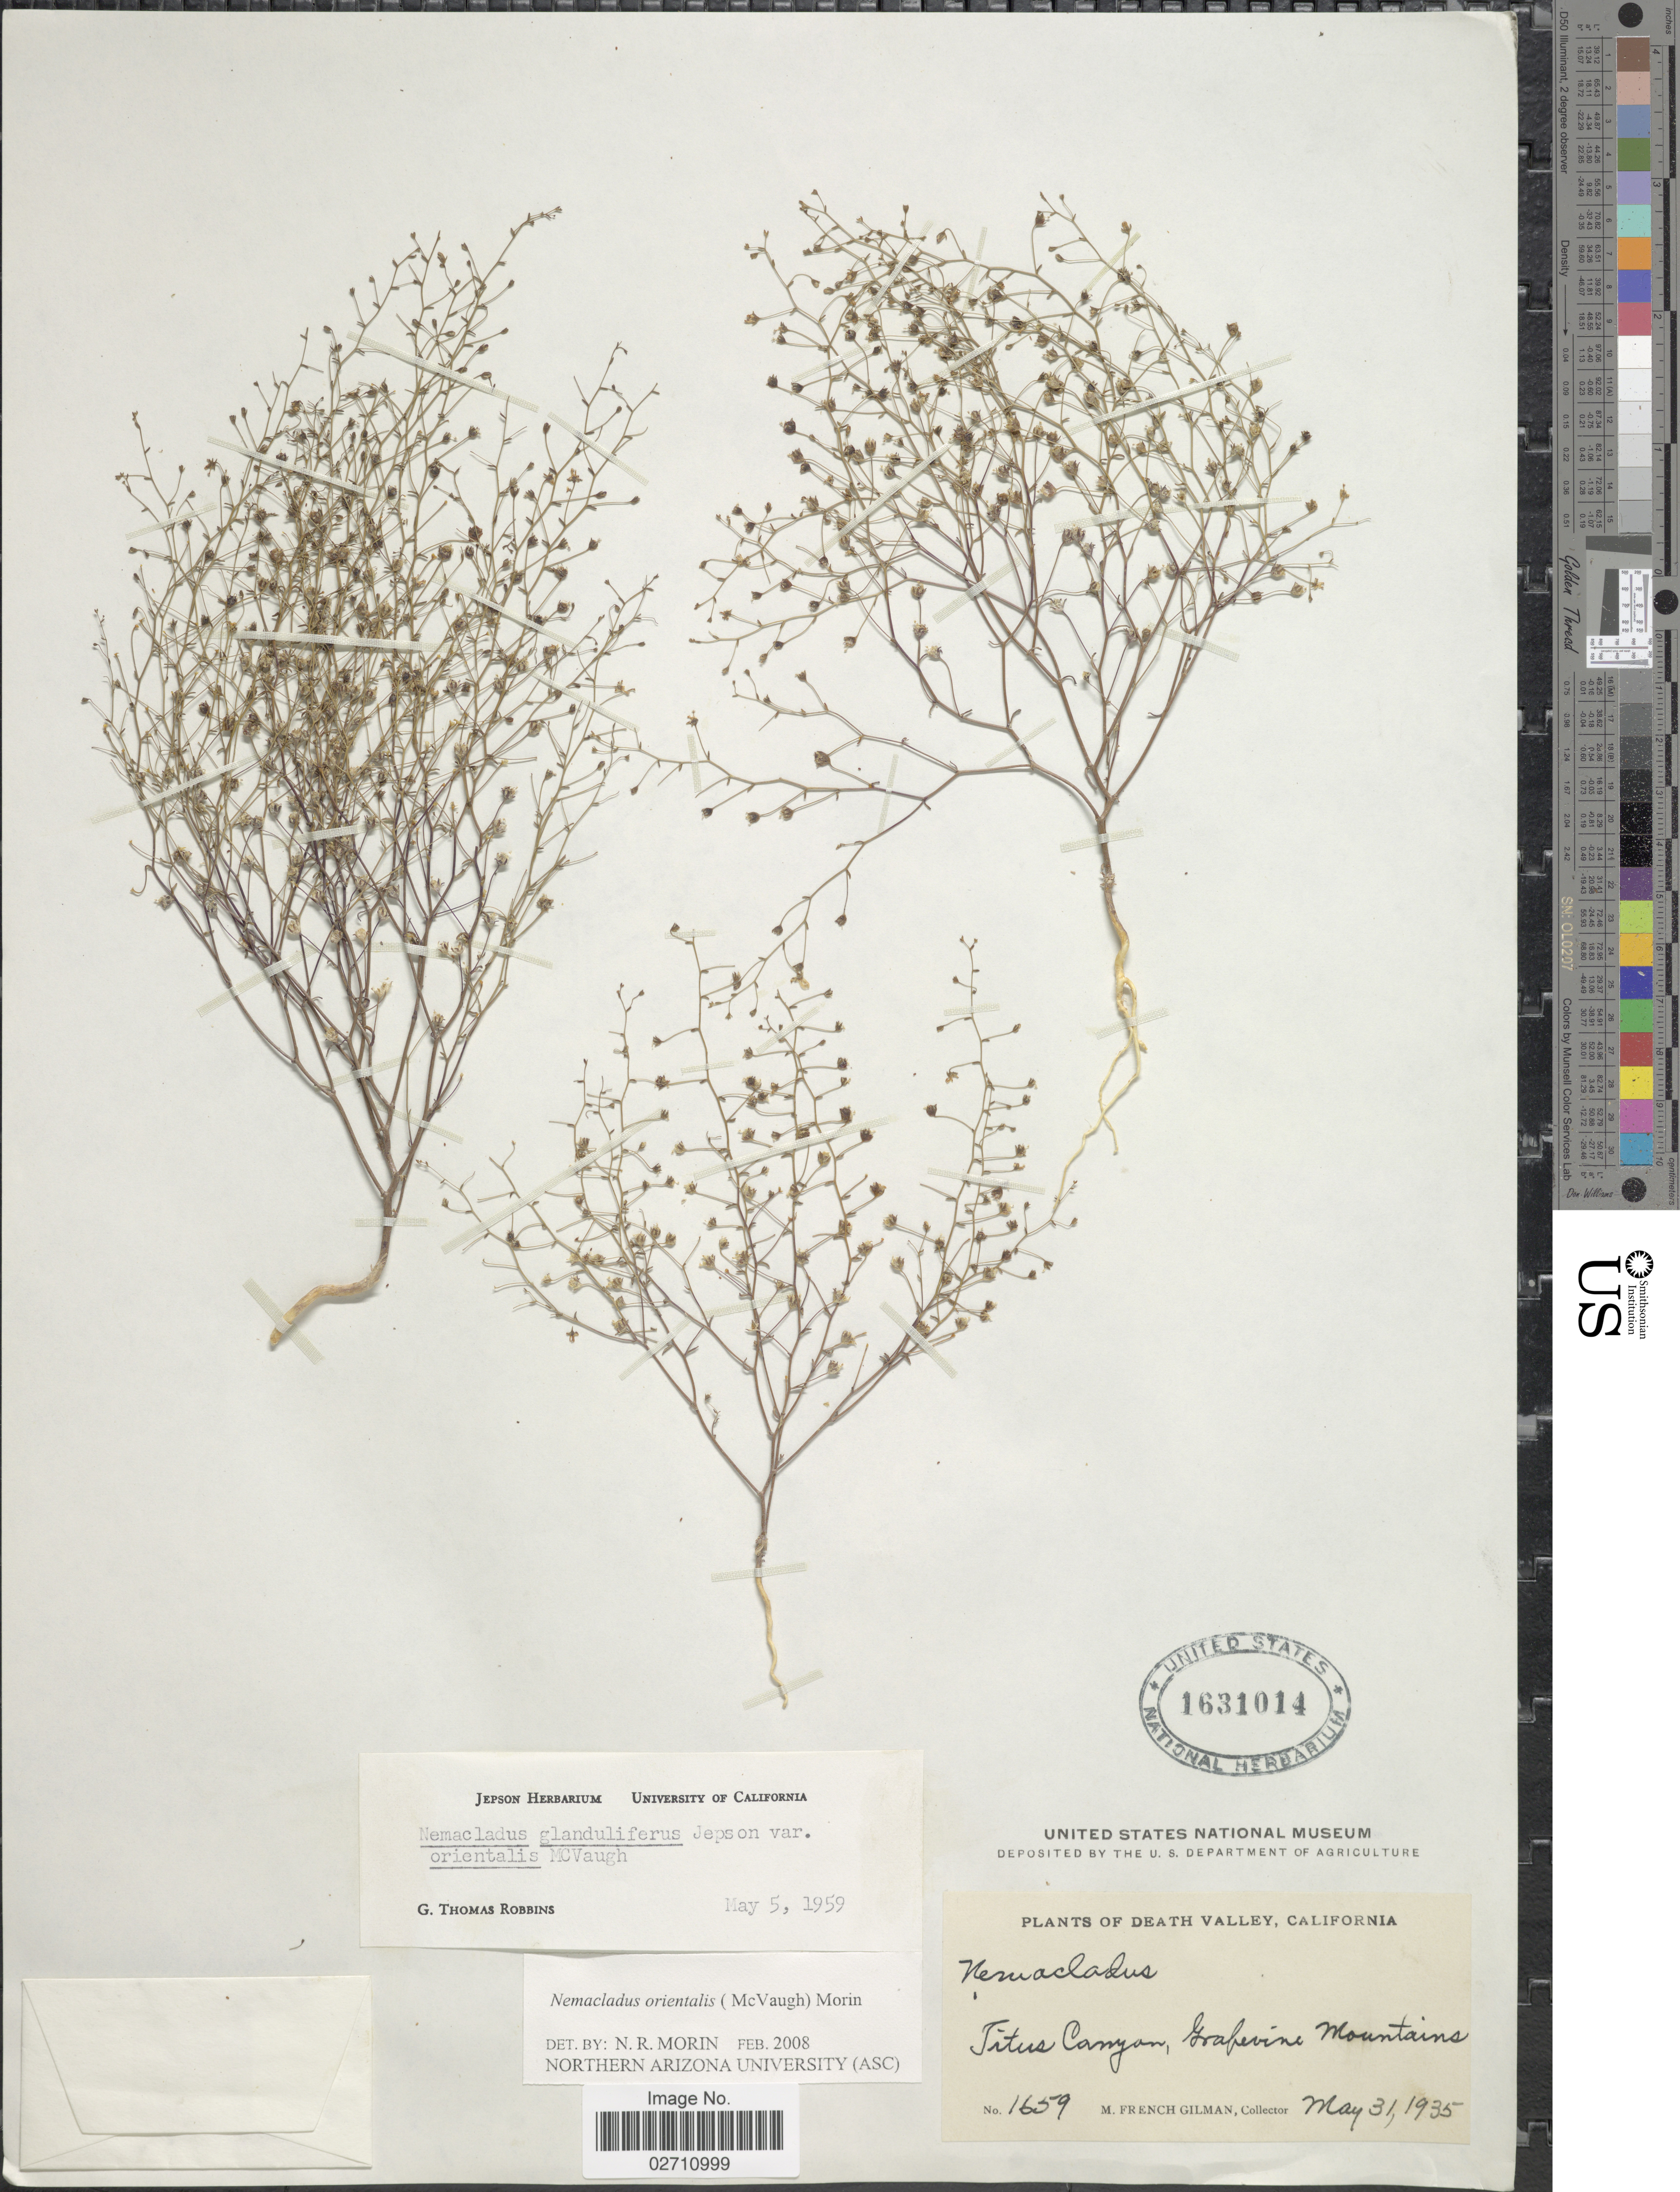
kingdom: Plantae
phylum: Tracheophyta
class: Magnoliopsida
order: Asterales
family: Campanulaceae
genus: Nemacladus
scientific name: Nemacladus orientalis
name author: (McVaugh) Morin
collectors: M. F. Gilman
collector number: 1659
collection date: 1935-05-31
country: United States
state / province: California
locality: Death Valley, California, Titus Canyon, Grafevine Mountains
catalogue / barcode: US 1631014